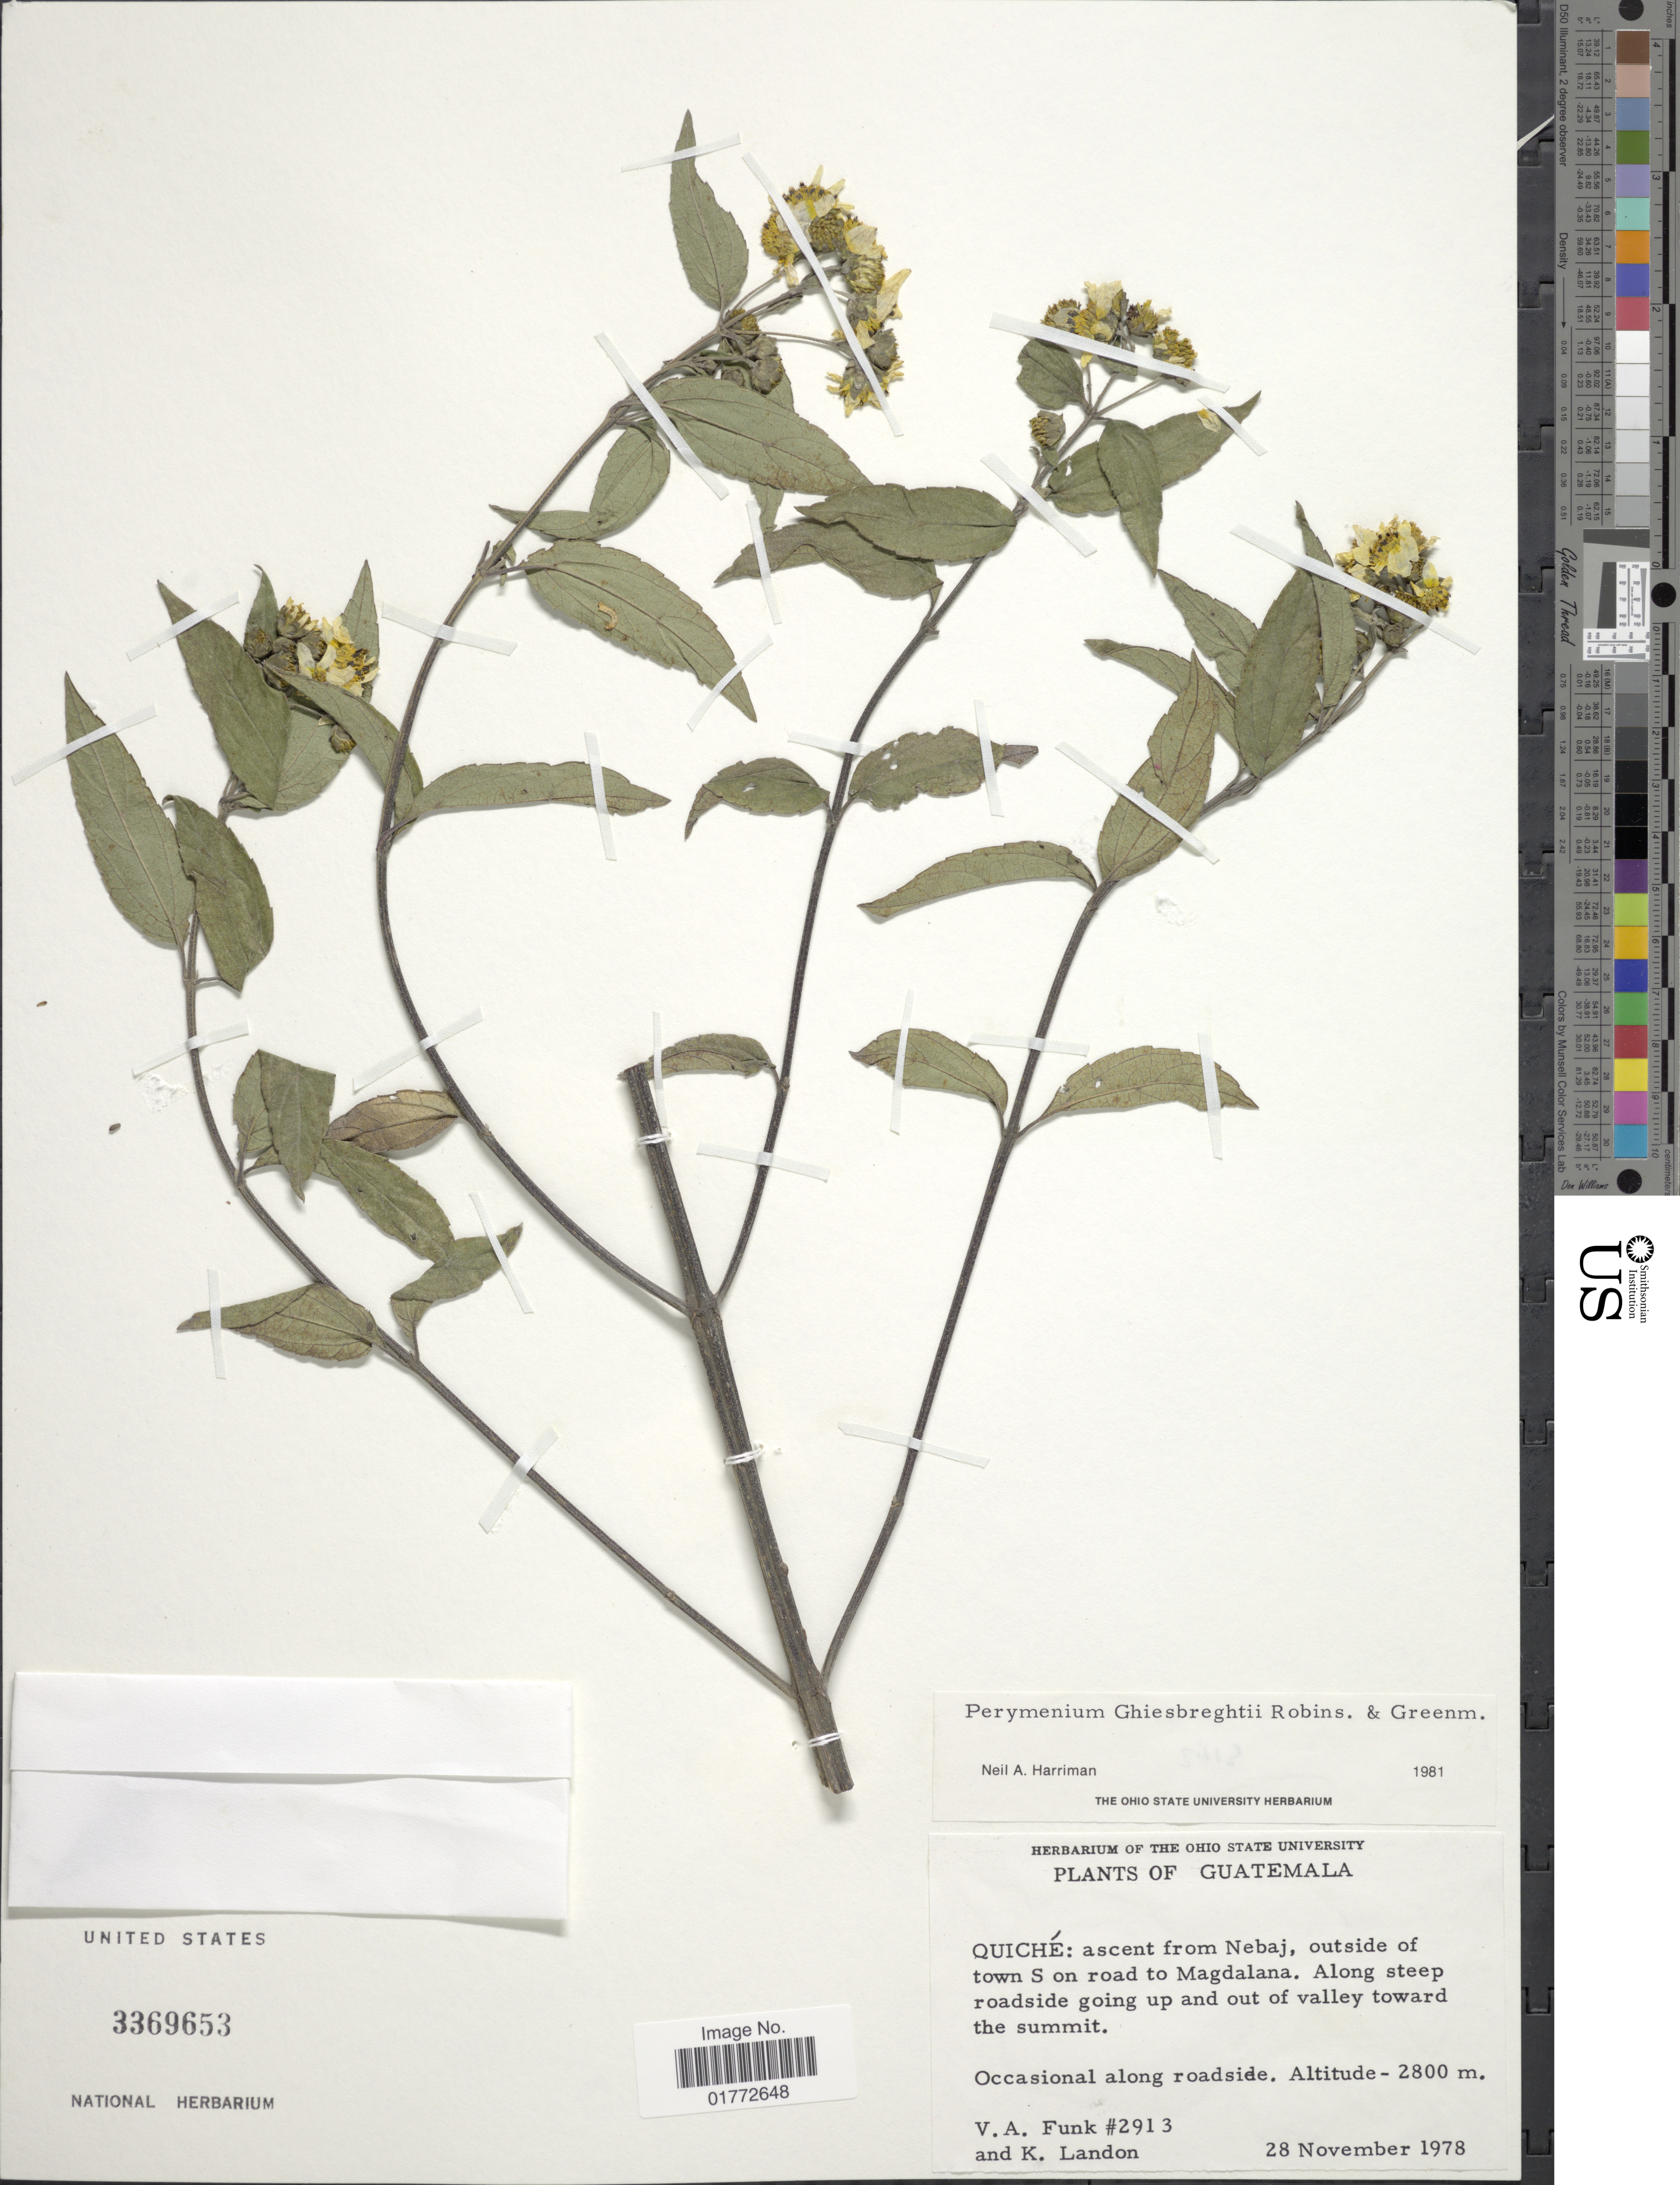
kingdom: Plantae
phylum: Tracheophyta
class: Magnoliopsida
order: Asterales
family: Asteraceae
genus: Perymenium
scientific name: Perymenium ghiesbreghtii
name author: B.L. Rob. & Greenm.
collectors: V. Funk & K. C. Landon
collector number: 2913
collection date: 1978-11-28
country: Guatemala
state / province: El Quiché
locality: Ascent from Nebaj, outside of town S on road to Magdalana. Along steep roadside going up and out valley toward the summit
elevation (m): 2800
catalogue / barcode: US 3369653